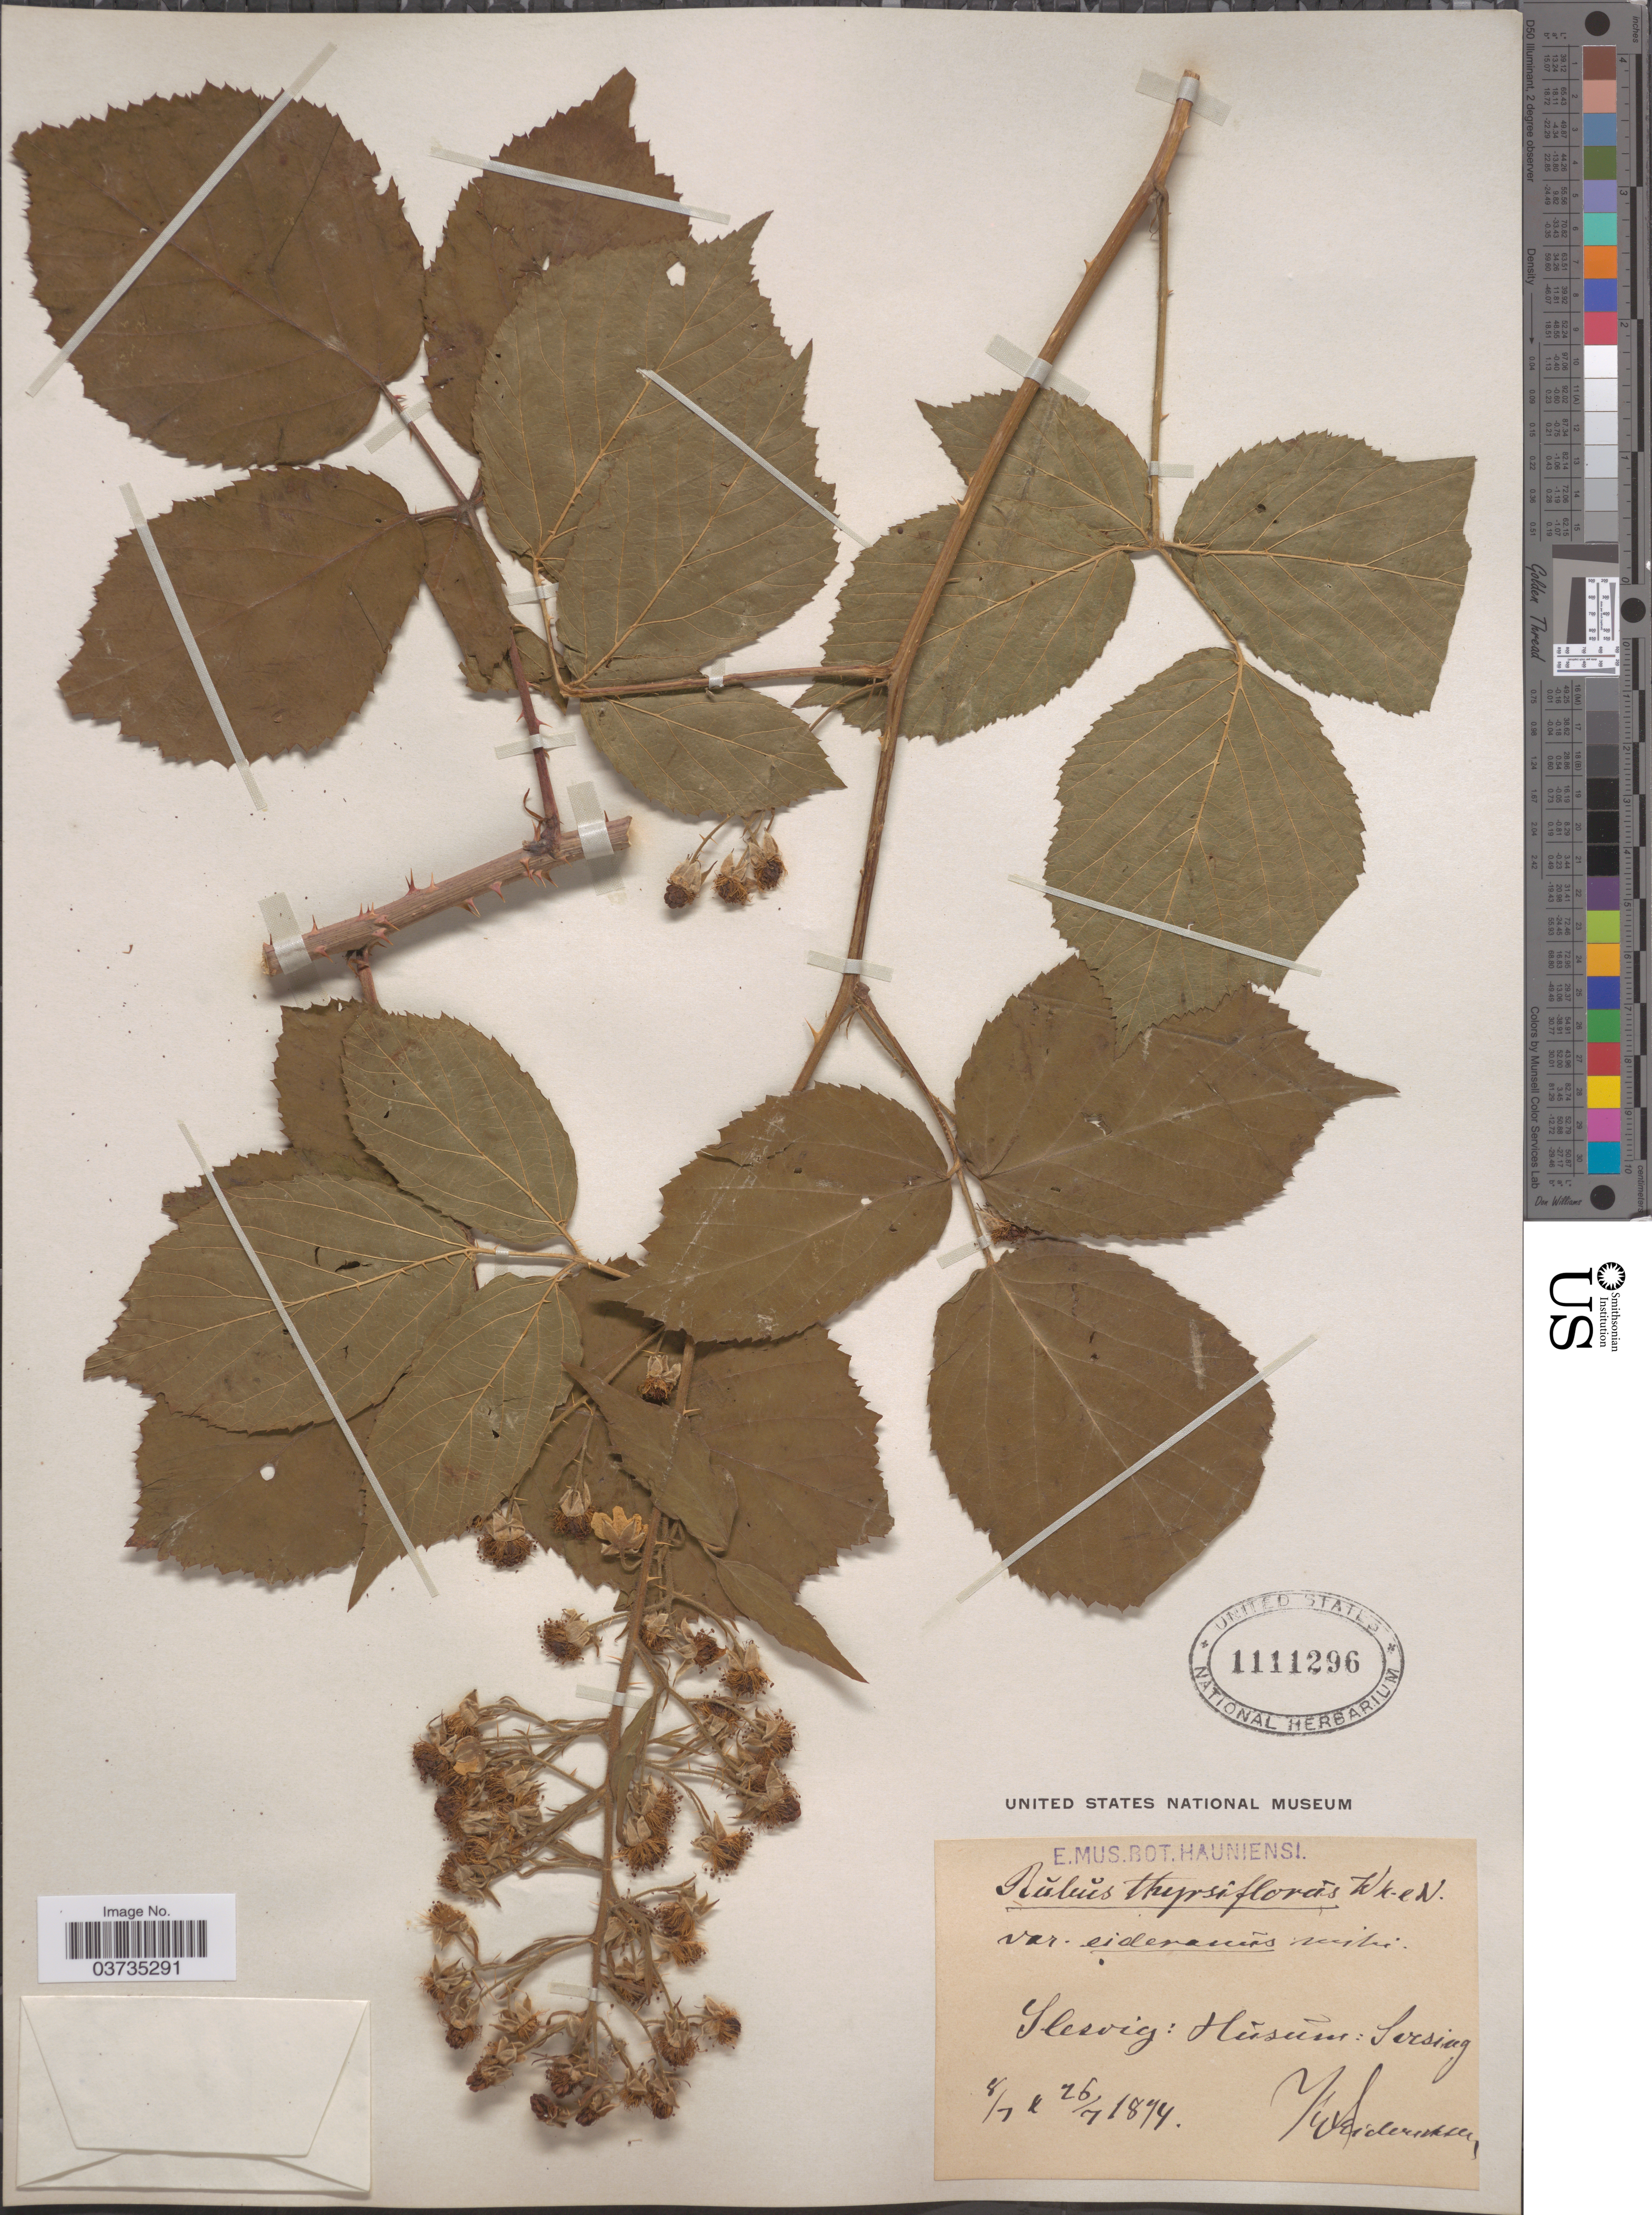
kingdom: Plantae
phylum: Tracheophyta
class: Magnoliopsida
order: Rosales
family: Rosaceae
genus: Rubus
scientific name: Rubus thyrsiflorus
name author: Weihe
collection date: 1874-07-08/1874-07-26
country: Germany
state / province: Schleswig-Holstein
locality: Slesvig: Húsúm: Svesing [interpreted].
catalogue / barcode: US 1111296